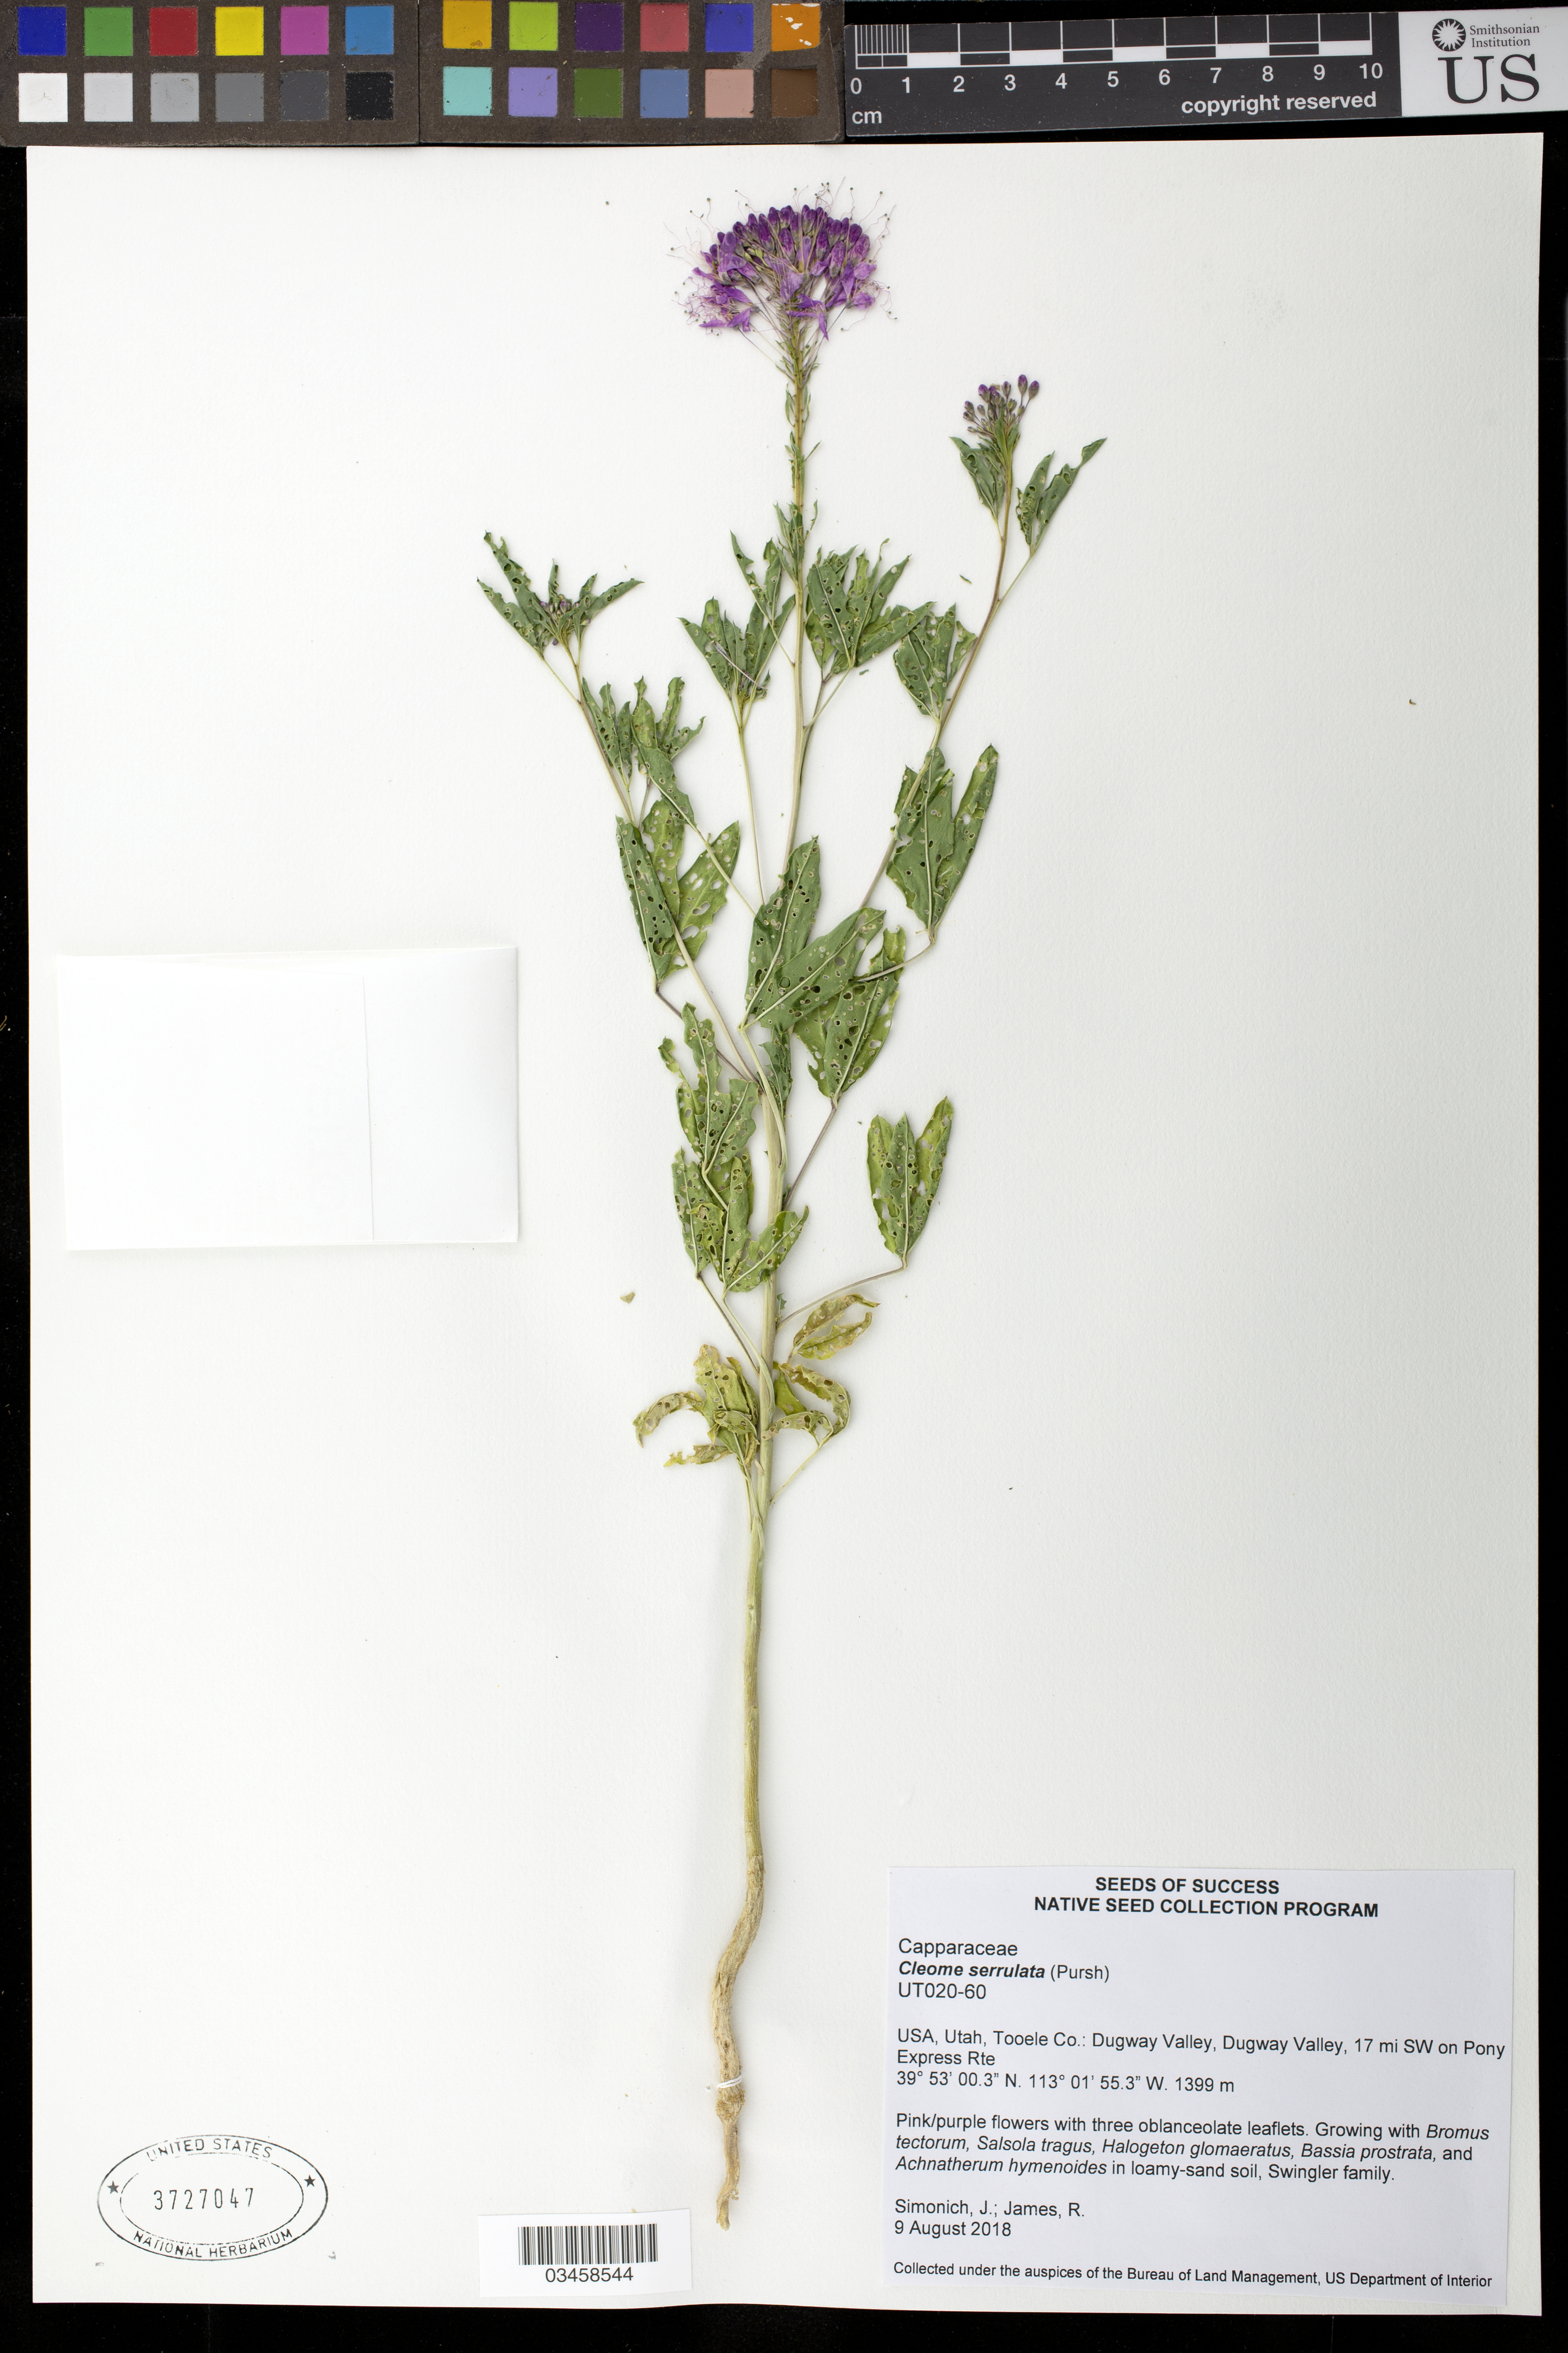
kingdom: Plantae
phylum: Tracheophyta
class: Magnoliopsida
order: Brassicales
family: Cleomaceae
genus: Cleomella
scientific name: Cleomella serrulata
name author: (Pursh) Roalson & J.C. Hall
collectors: J. Simonich & J. James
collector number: UT020-60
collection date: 2018-08-09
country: United States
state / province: Utah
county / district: Tooele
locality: Dugway Valley, 17 mi. SW on Pony Express Rte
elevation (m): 1399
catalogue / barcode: US 3727047